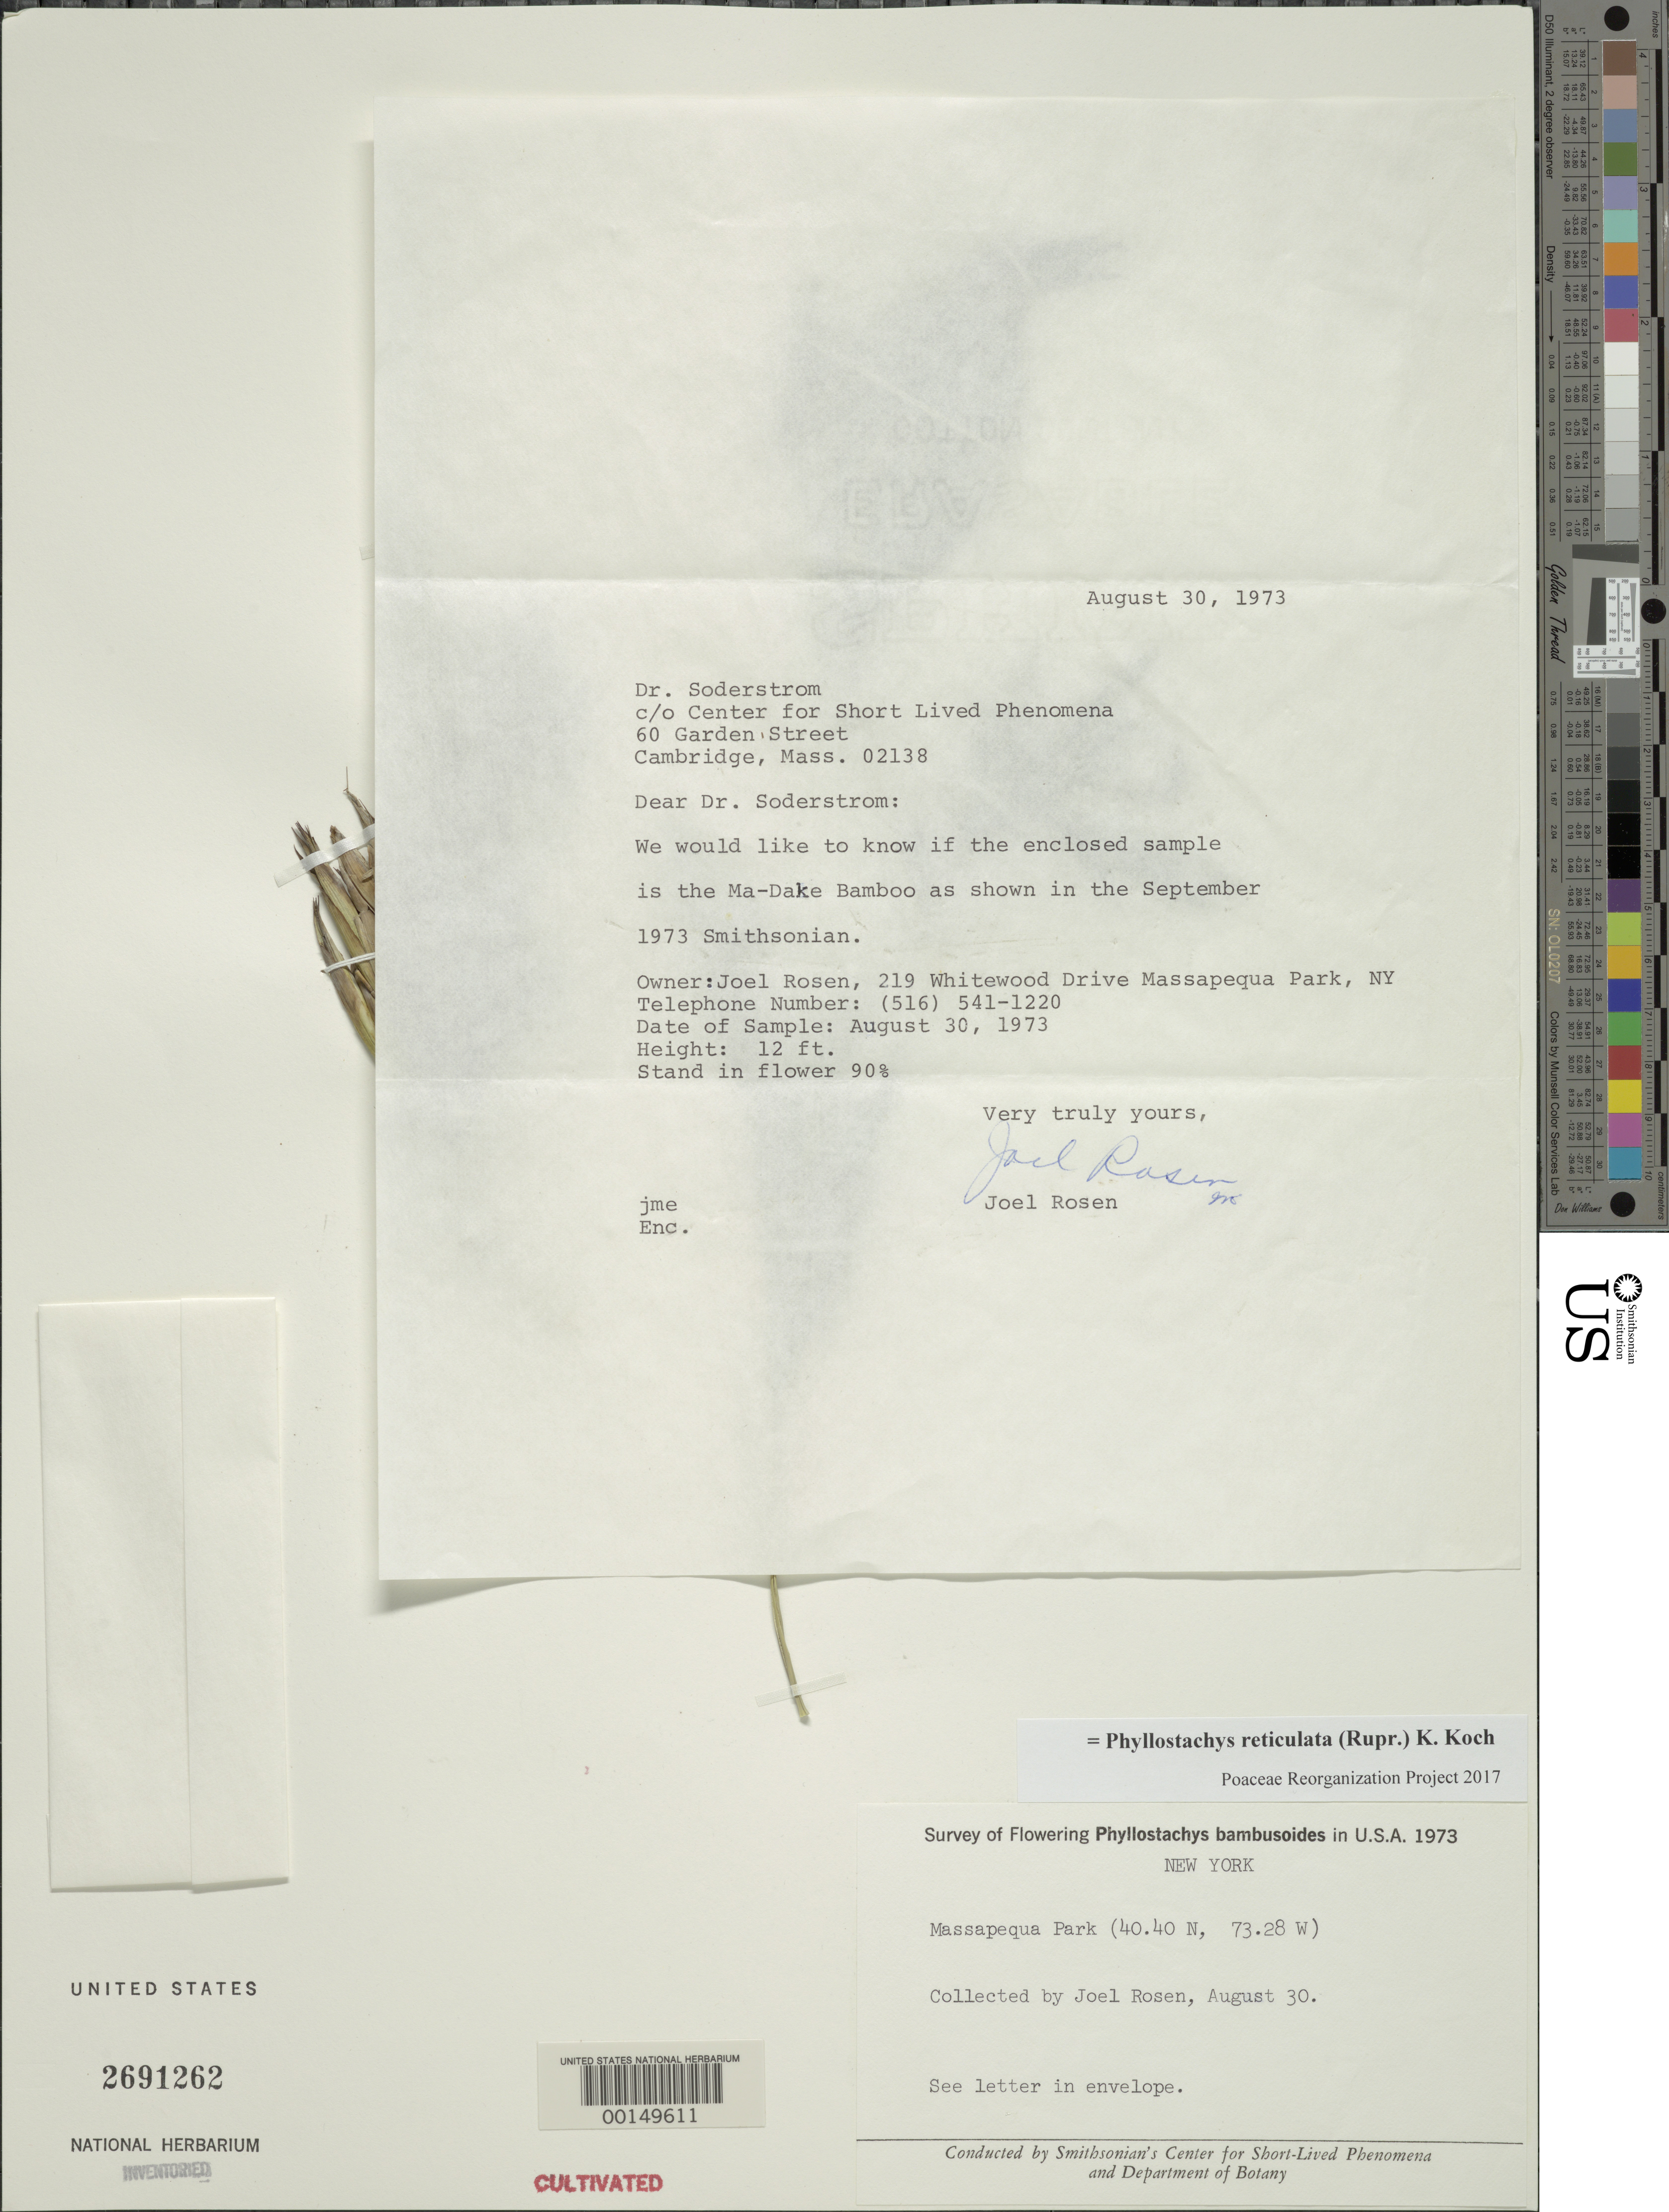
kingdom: Plantae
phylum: Tracheophyta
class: Liliopsida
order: Poales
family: Poaceae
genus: Phyllostachys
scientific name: Phyllostachys reticulata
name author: (Rupr.) K. Koch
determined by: Poaceae Reorganization Project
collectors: J. Rosen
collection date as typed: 30 Aug 1973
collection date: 1973-08-30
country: United States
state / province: New York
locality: Massapequa park, lat. 40.40n: long. 73.28w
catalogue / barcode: US 2691262